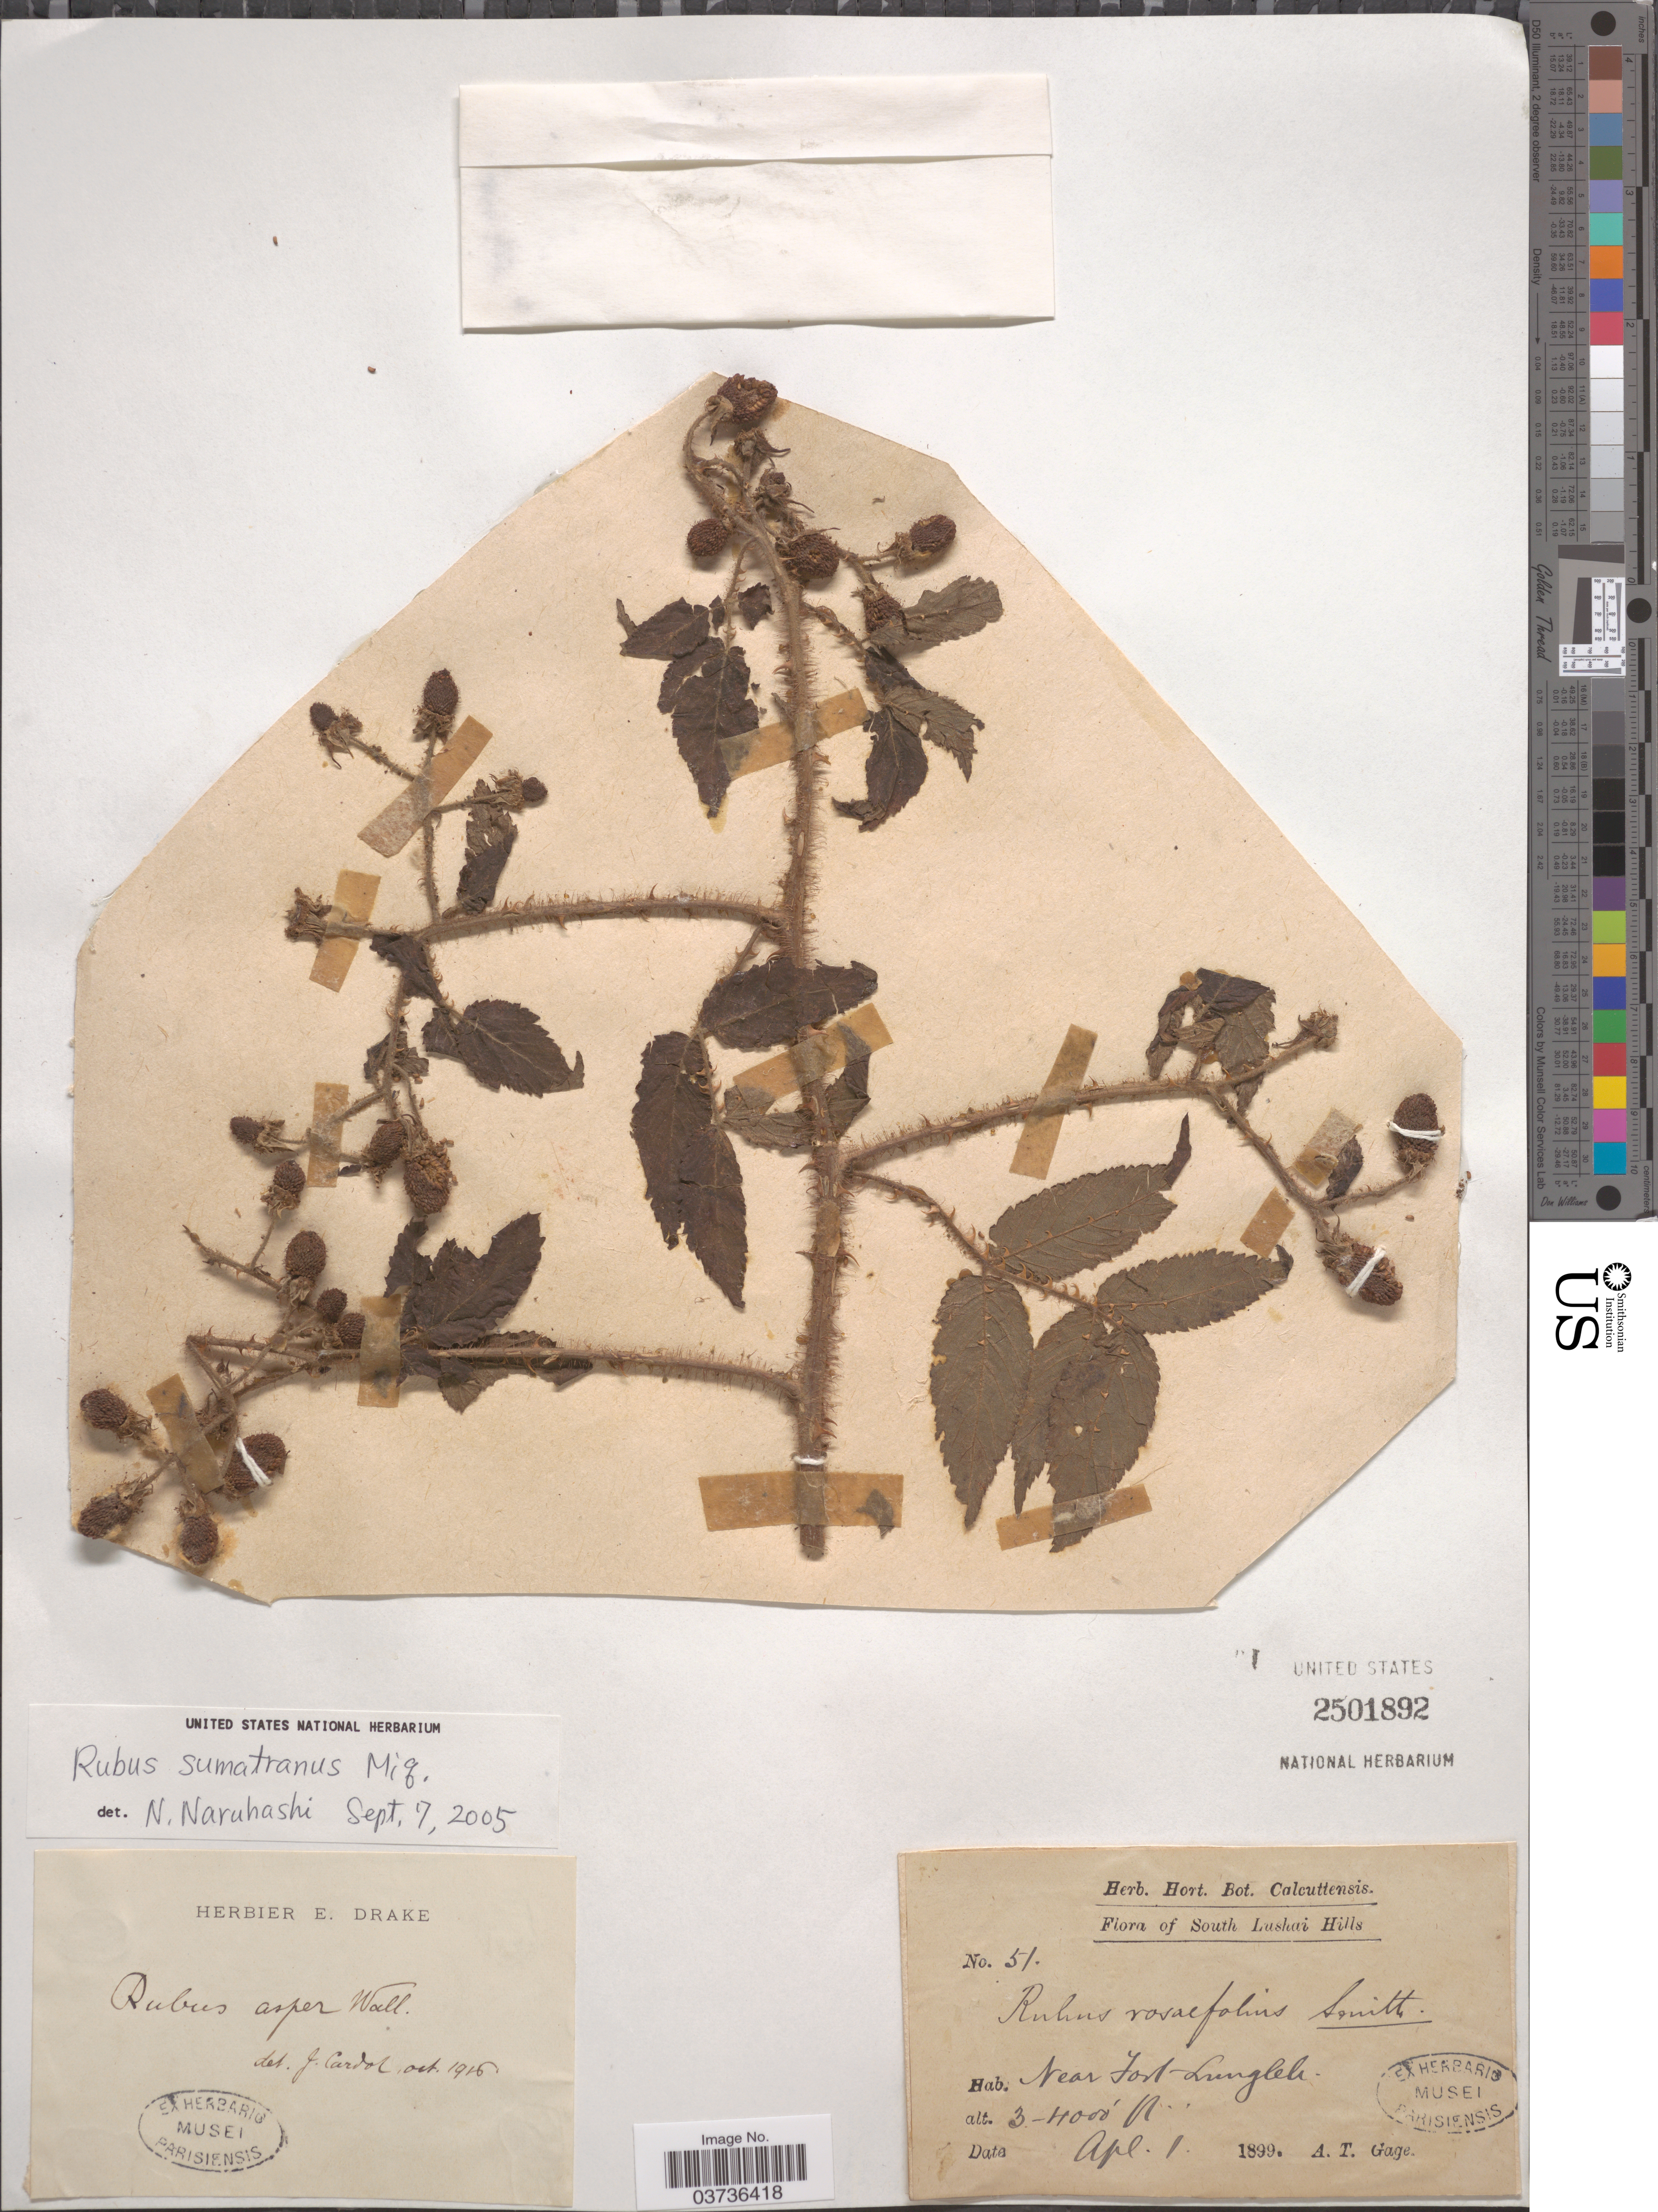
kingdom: Plantae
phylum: Tracheophyta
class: Magnoliopsida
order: Rosales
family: Rosaceae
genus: Rubus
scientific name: Rubus sumatranus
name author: Miq.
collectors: A. Gage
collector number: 51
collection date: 1899-04-01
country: India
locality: South Lushai Hills. Near Fort-Lungleh.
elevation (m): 914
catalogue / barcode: US 2501892